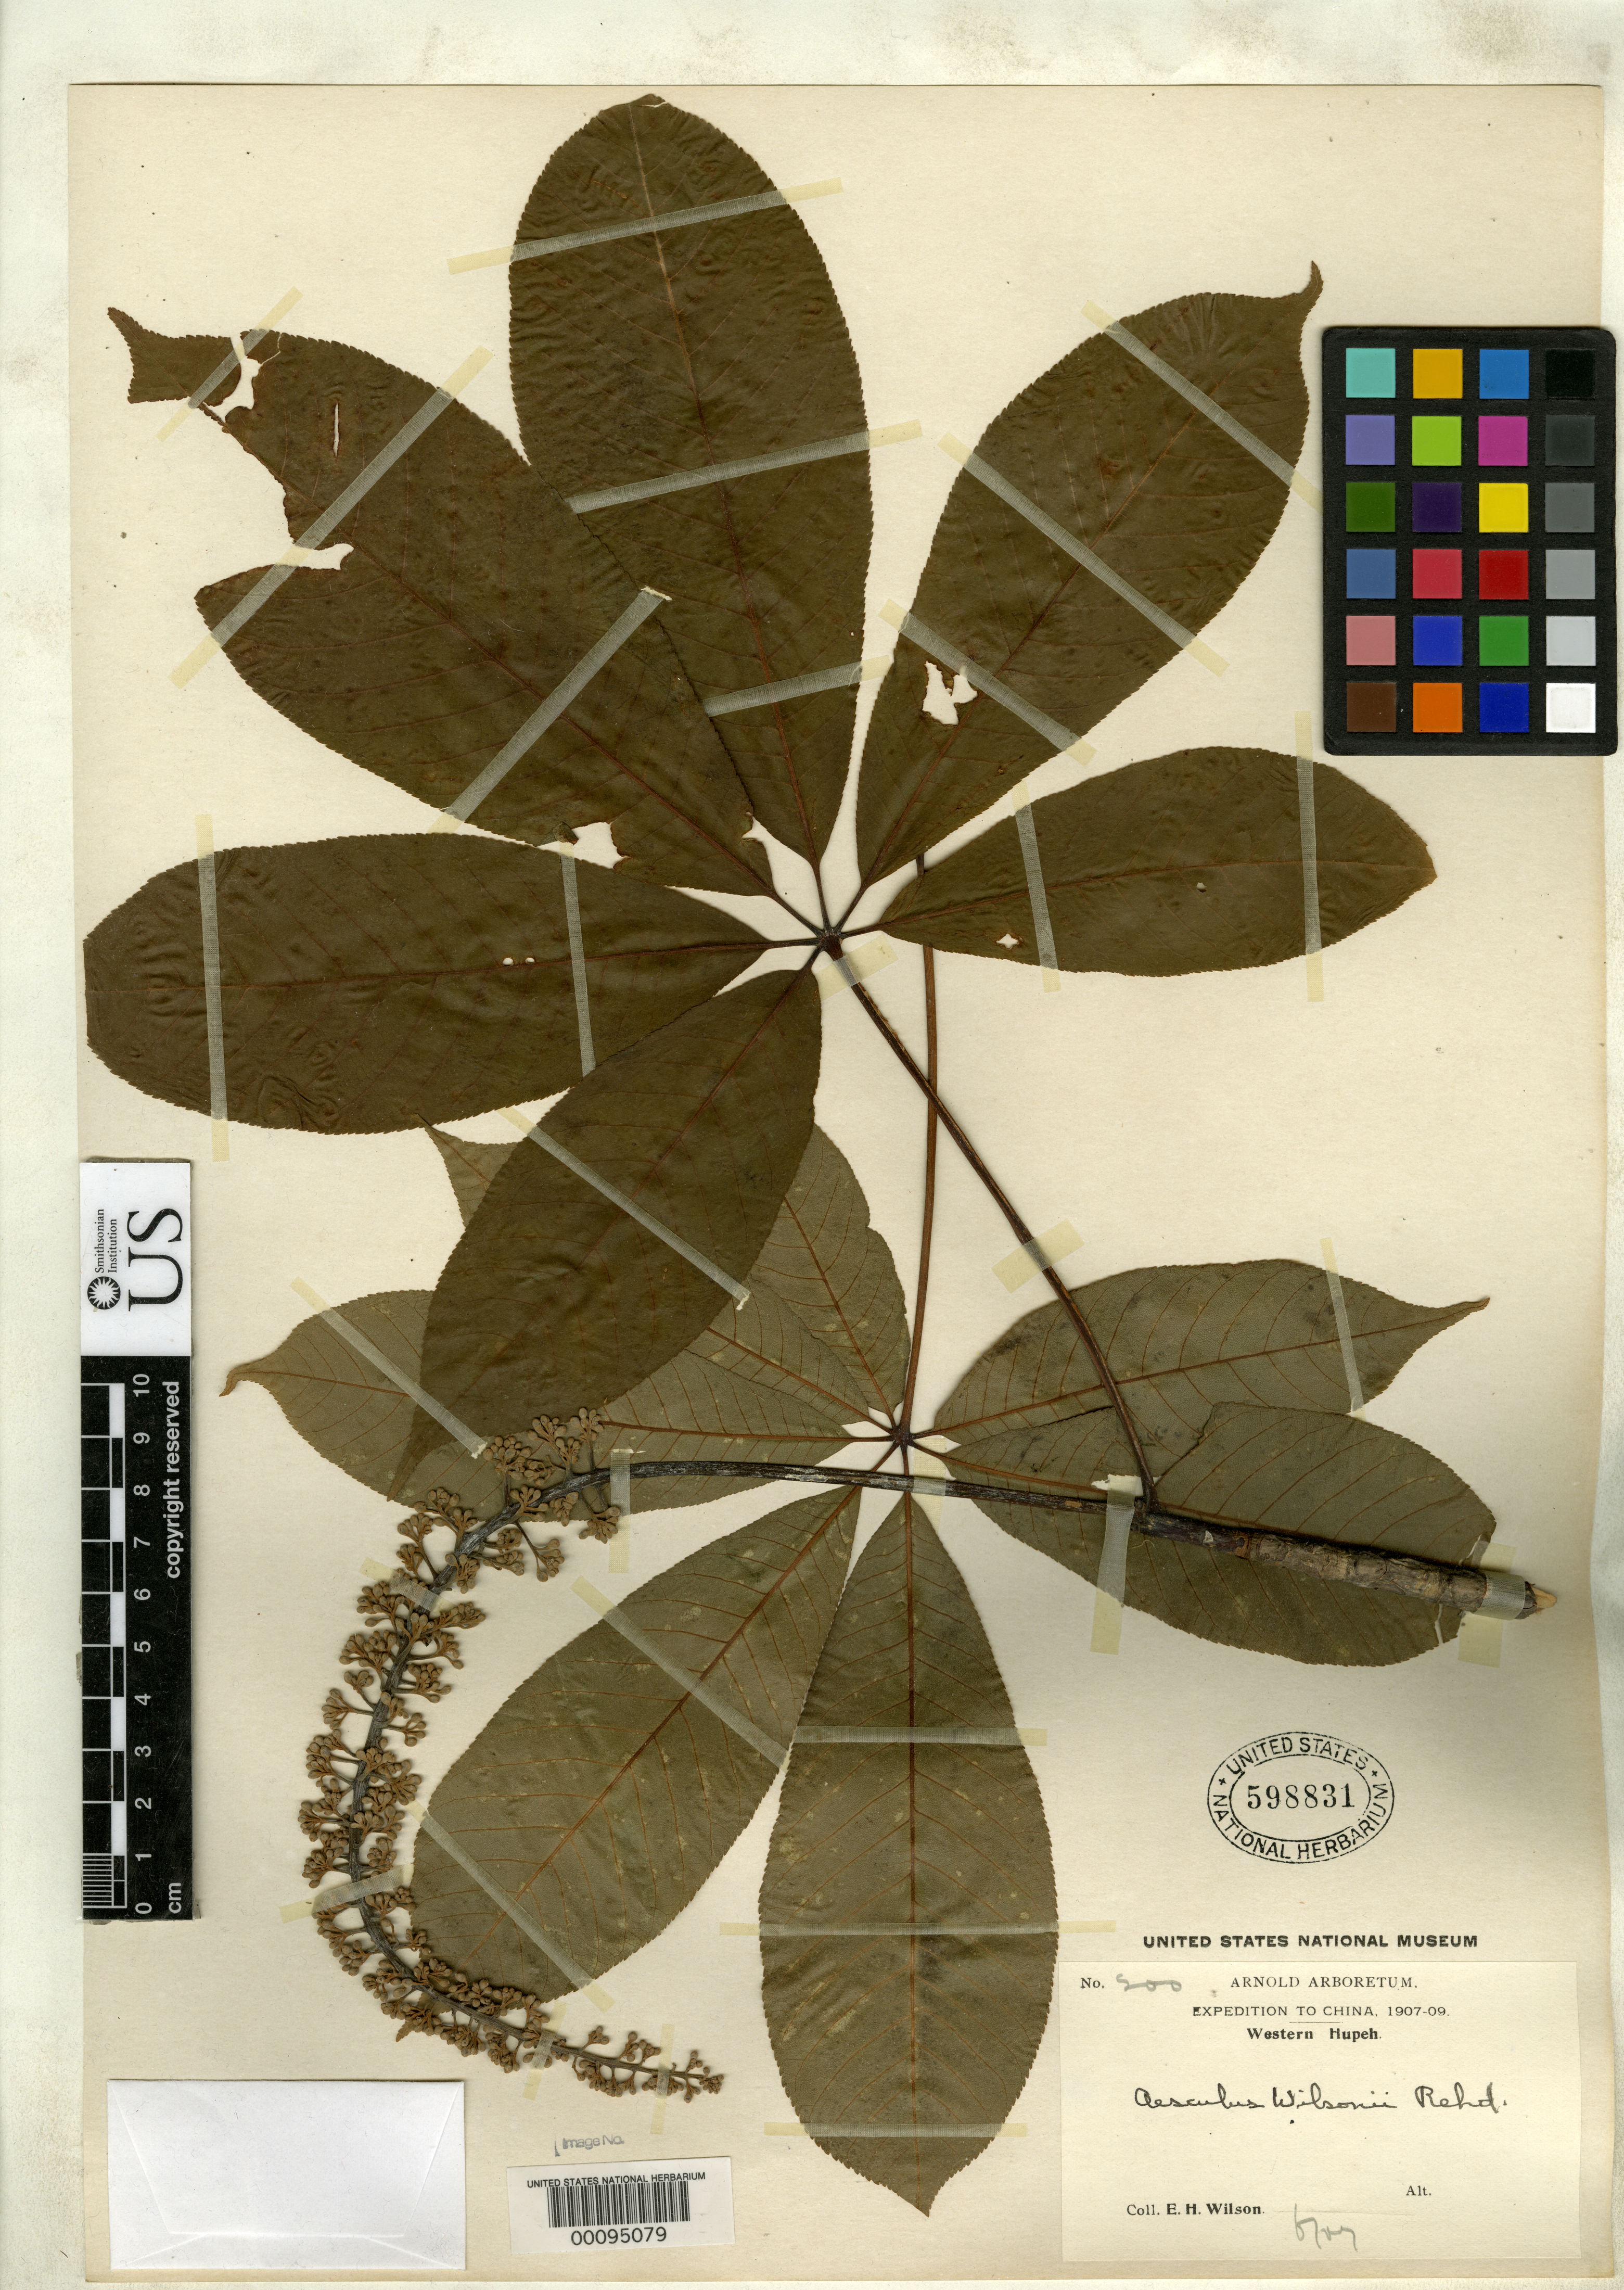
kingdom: Plantae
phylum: Tracheophyta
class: Magnoliopsida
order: Sapindales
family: Sapindaceae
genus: Aesculus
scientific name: Aesculus wilsonii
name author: Rehder in Sarg.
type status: Paratype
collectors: E. H. Wilson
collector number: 200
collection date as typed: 1907 to -- --- 1909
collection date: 1907/1909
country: China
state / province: Hubei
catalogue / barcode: US 598831